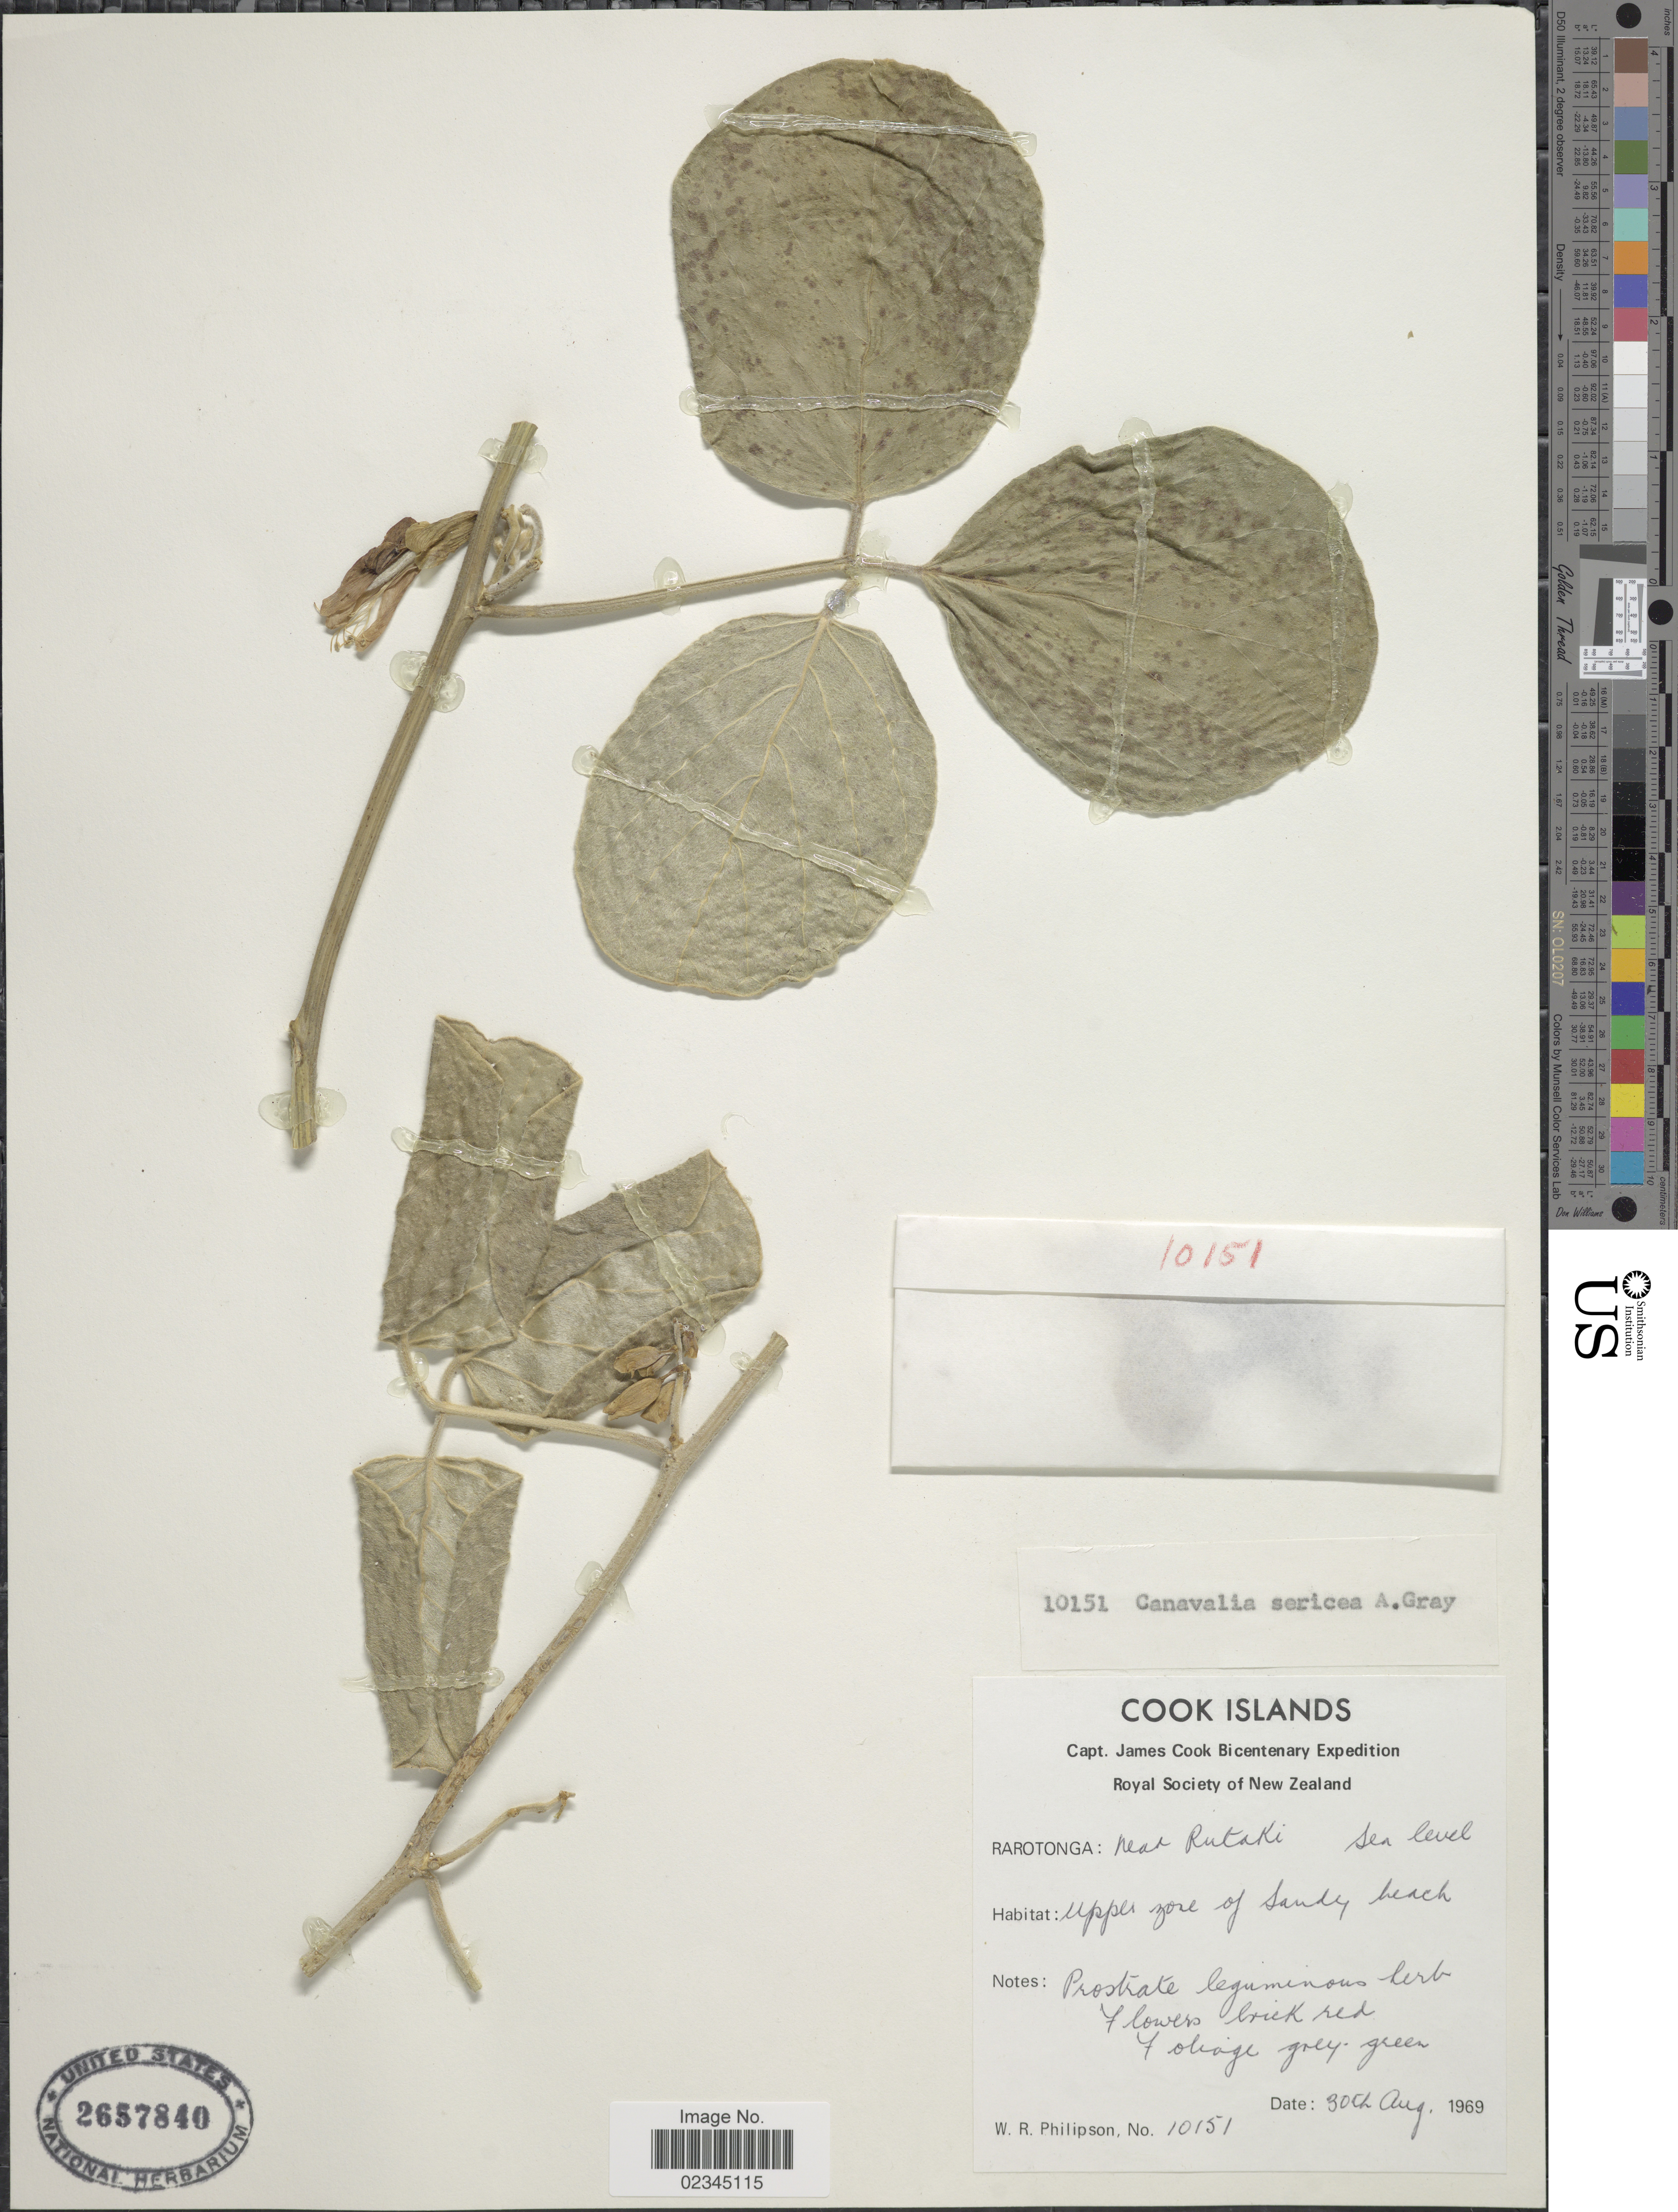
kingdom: Plantae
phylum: Tracheophyta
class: Magnoliopsida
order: Fabales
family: Fabaceae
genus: Canavalia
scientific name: Canavalia sericea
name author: A. Gray in Wilkes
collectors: W. R. Philipson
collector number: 10151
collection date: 1969-08-30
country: Cook Islands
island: Rarotonga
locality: Rarotonga: near Rutaki. Upper zone of sandy beach. Cook Islands.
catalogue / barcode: US 2657840